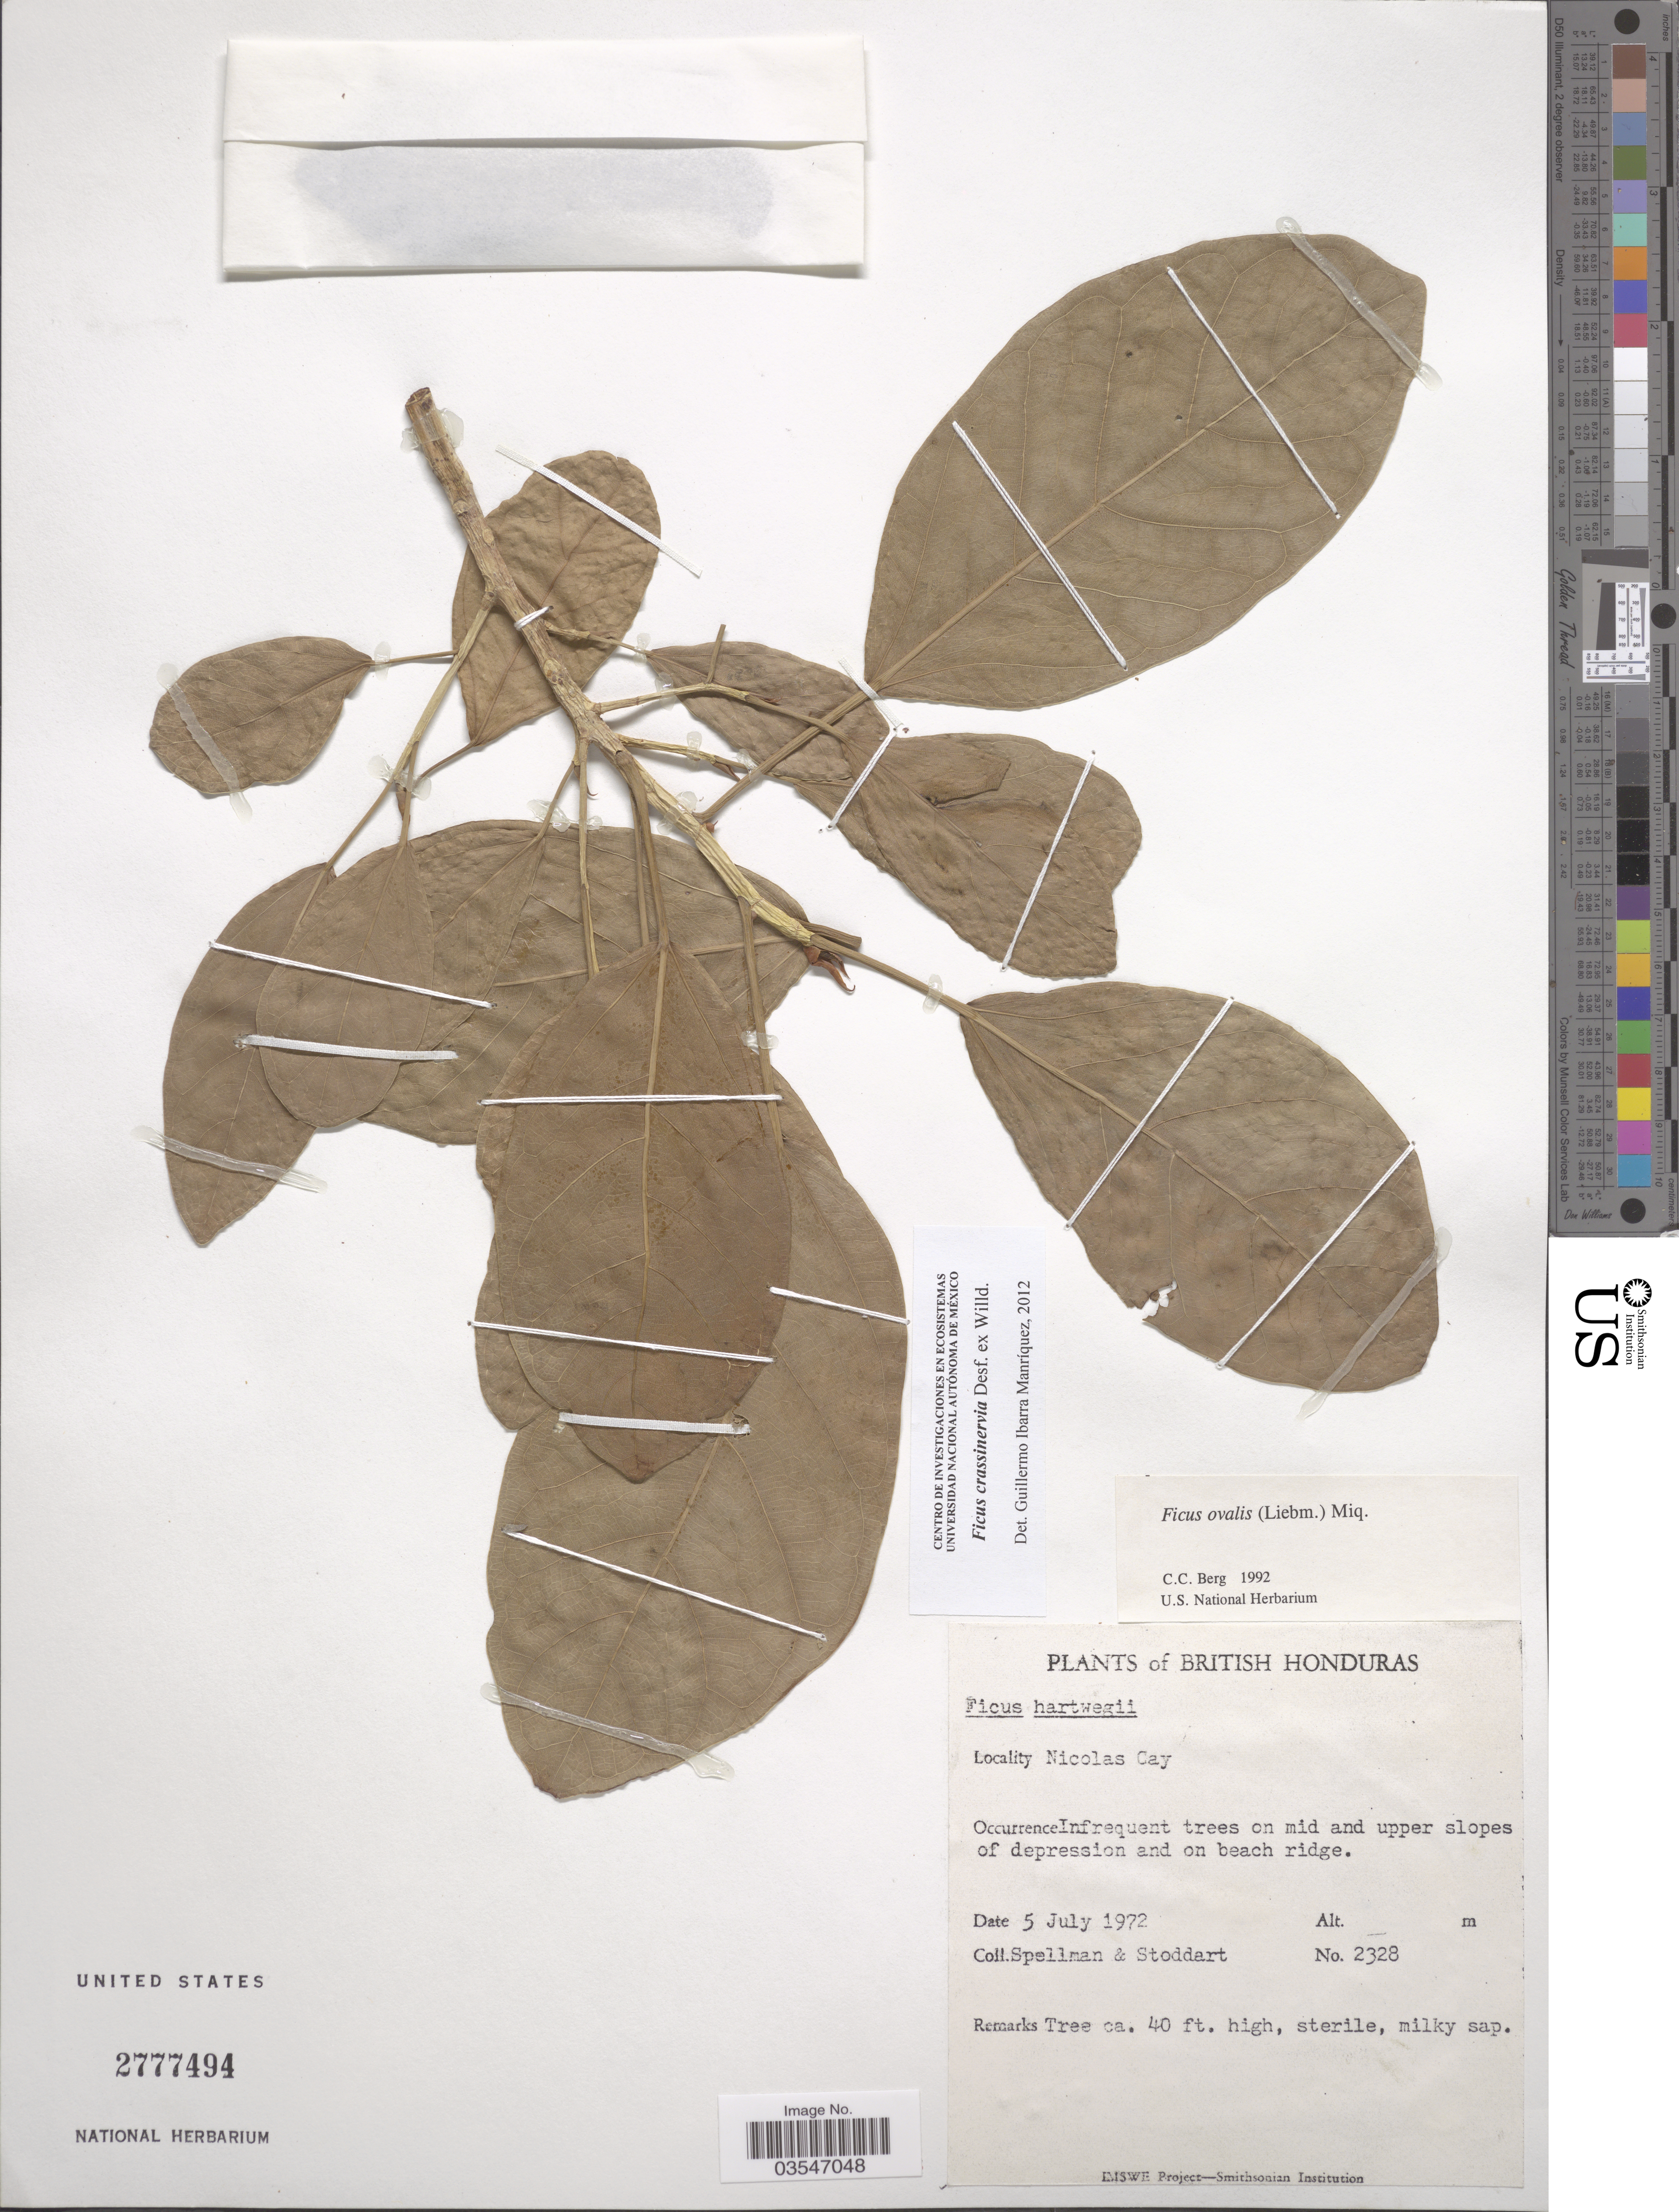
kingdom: Plantae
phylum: Tracheophyta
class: Magnoliopsida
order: Rosales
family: Moraceae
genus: Ficus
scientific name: Ficus crassinervia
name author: Desf. ex Willd.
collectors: Spellman, -- & -. Stoddart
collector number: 2328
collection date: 1972-07-05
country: Belize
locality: British Honduras. Nicolas Cay.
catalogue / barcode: US 2777494